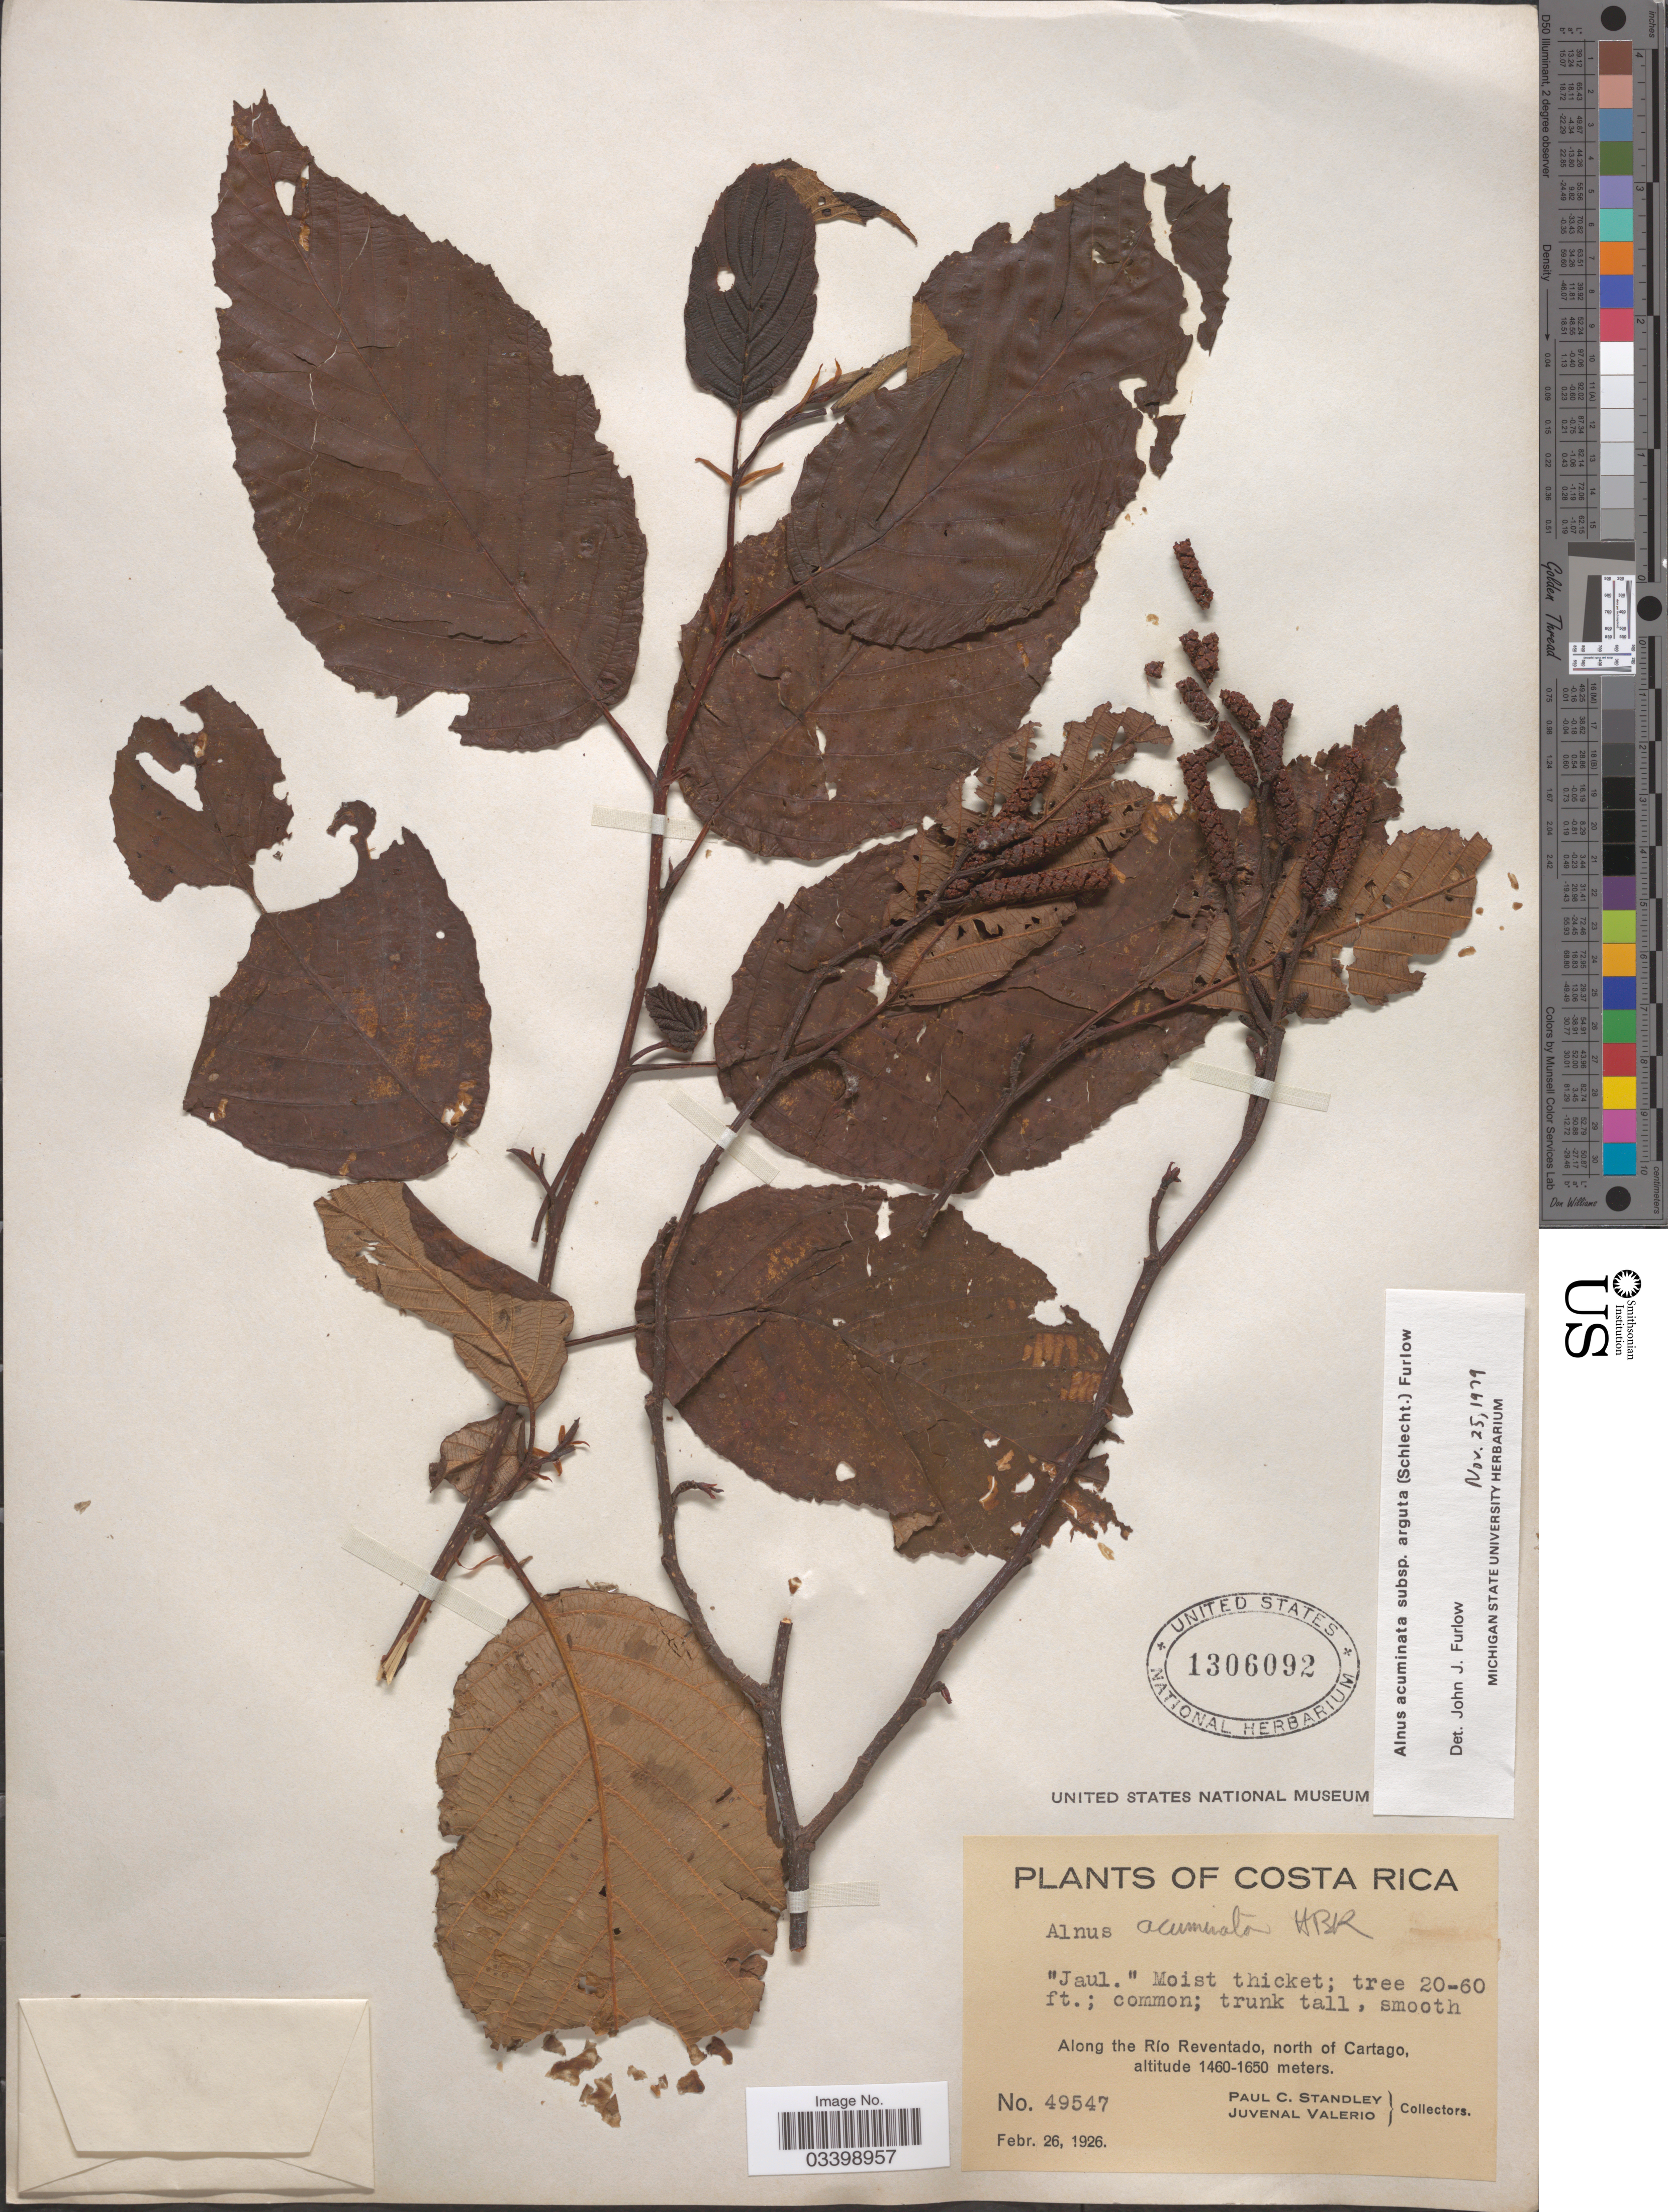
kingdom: Plantae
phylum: Tracheophyta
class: Magnoliopsida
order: Fagales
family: Betulaceae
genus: Alnus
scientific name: Alnus acuminata subsp. arguta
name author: (Schltdl.) Furlow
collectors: P. C. Standley & J. Valerio R.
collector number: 49547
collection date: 1926-02-26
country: Costa Rica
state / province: Cartago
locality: Along the Río Reventado, north of Cartago.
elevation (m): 1460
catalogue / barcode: US 1306092